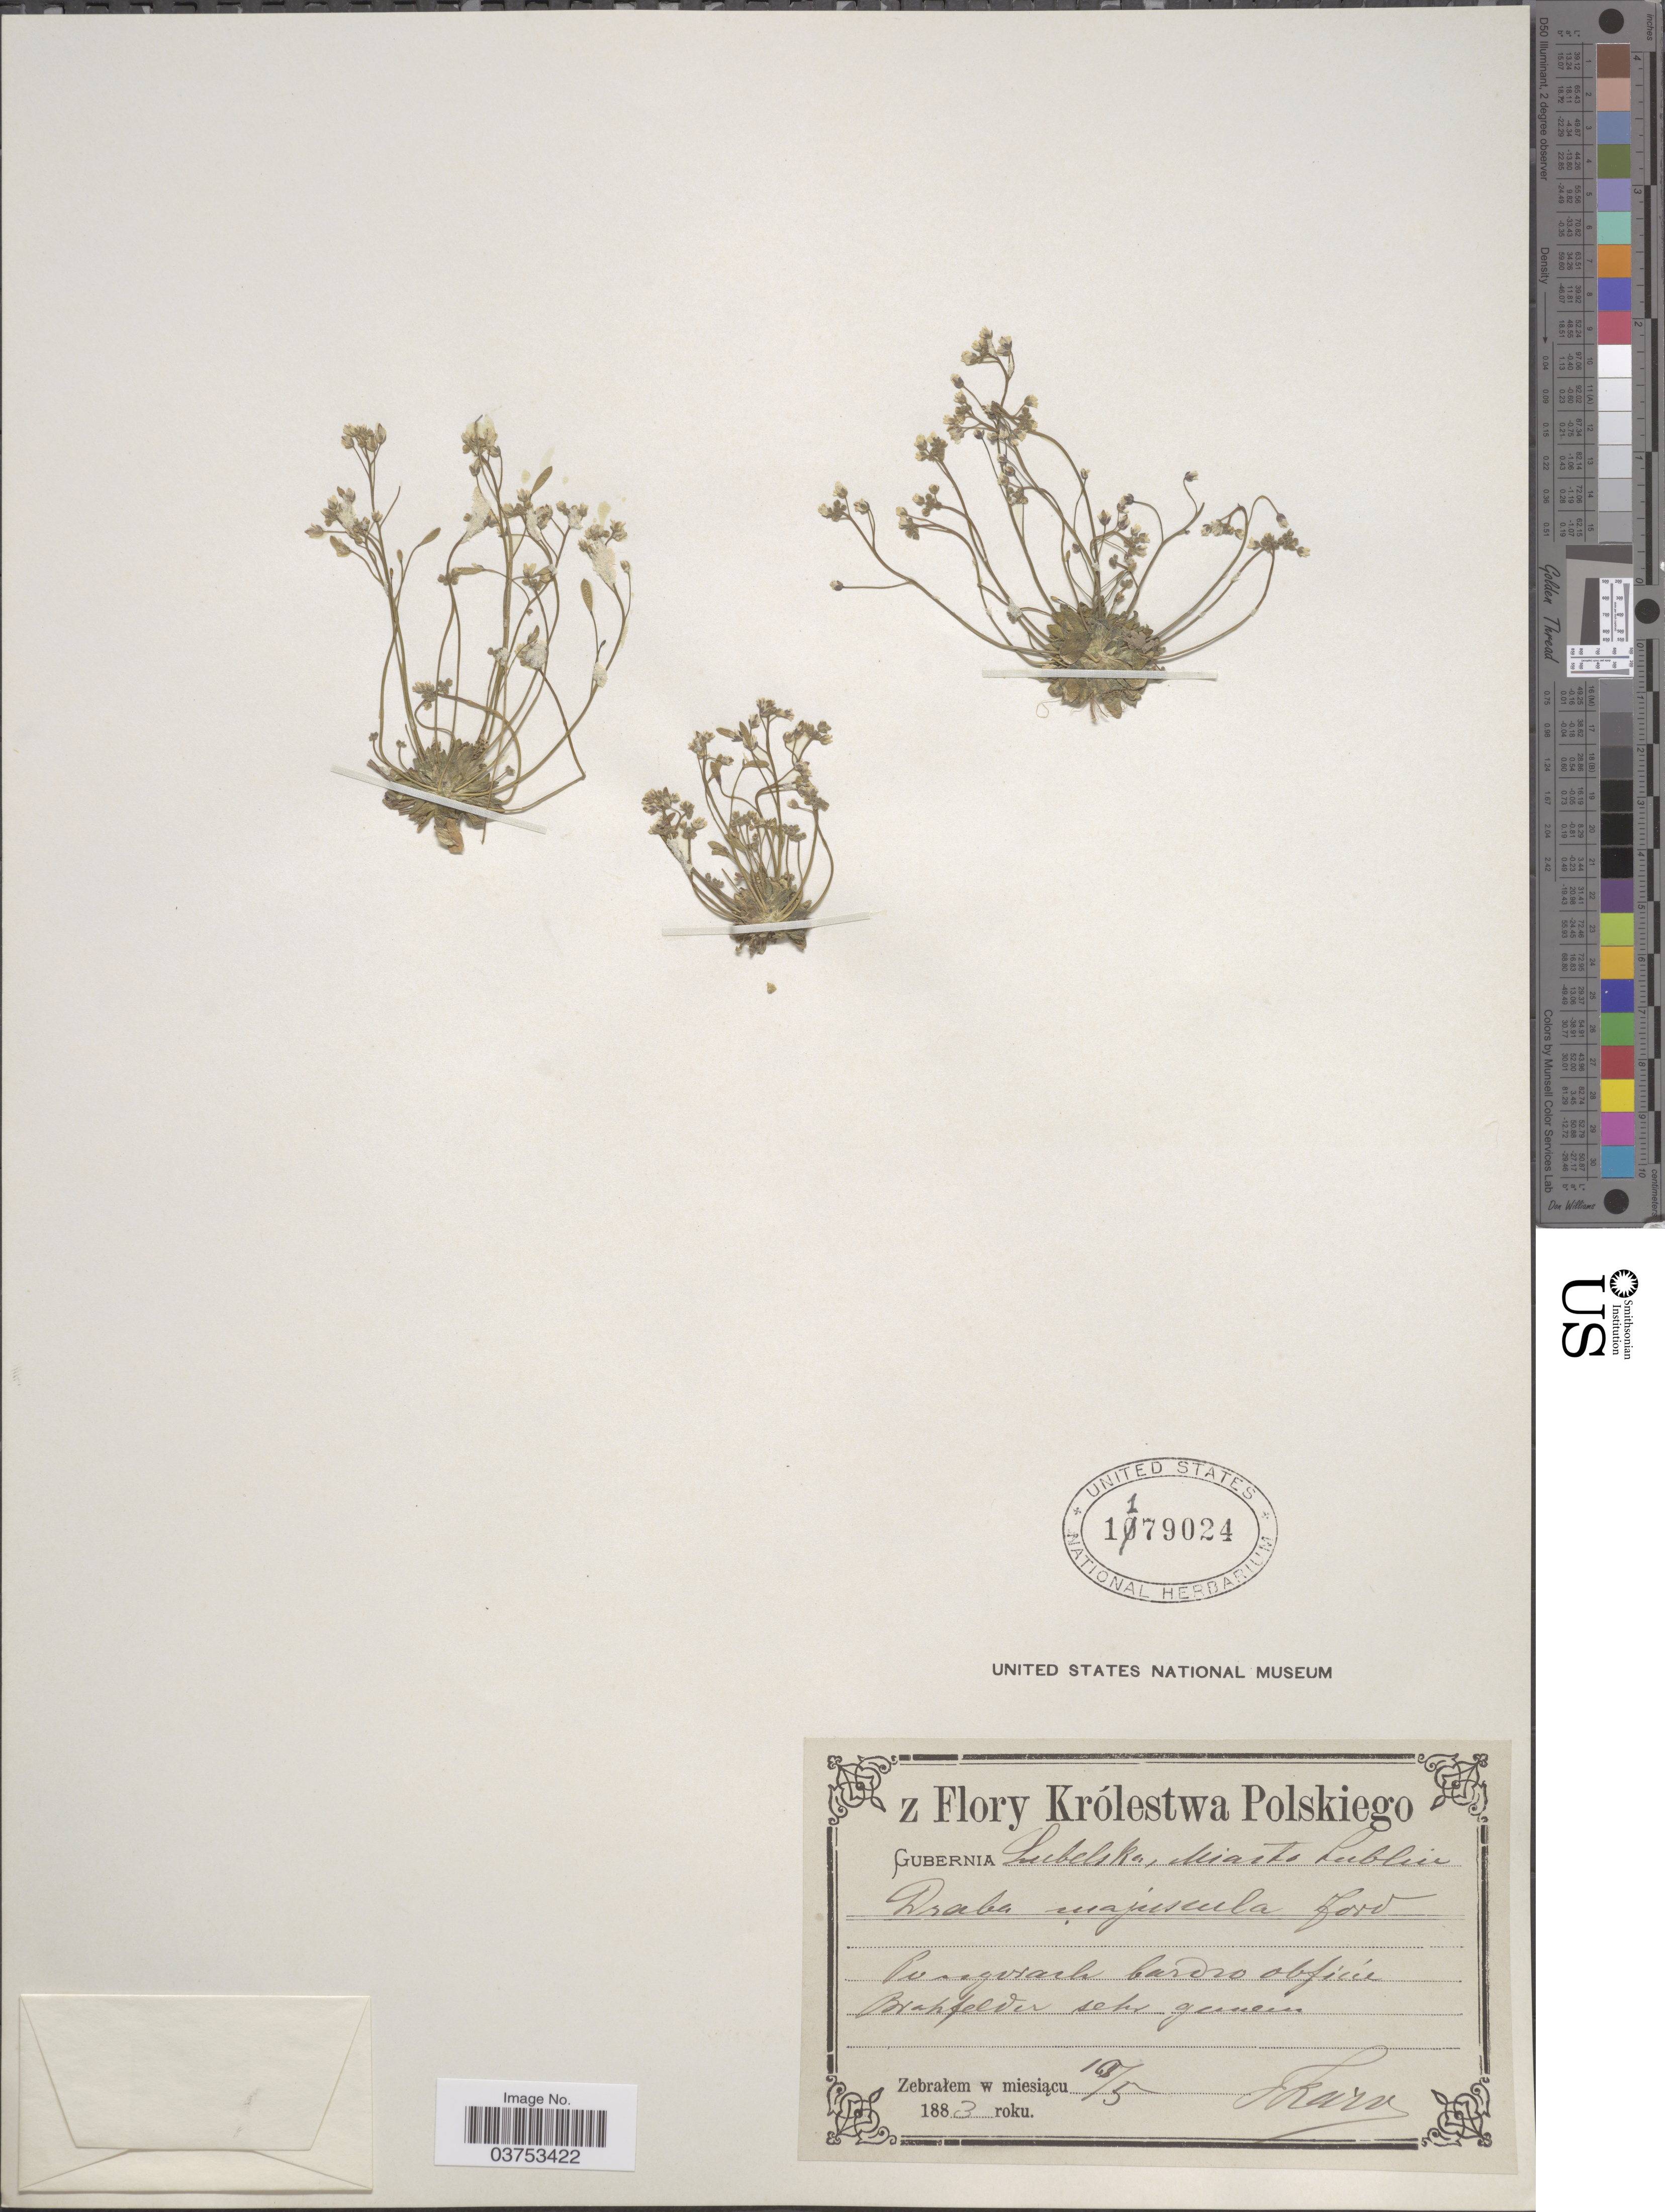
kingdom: Plantae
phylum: Tracheophyta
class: Magnoliopsida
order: Brassicales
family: Brassicaceae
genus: Draba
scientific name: Draba majuscula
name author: Rouy & Foucaud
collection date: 1883-05-10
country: Poland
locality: Królestwa Polskiego. [illegible text].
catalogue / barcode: US 1179024